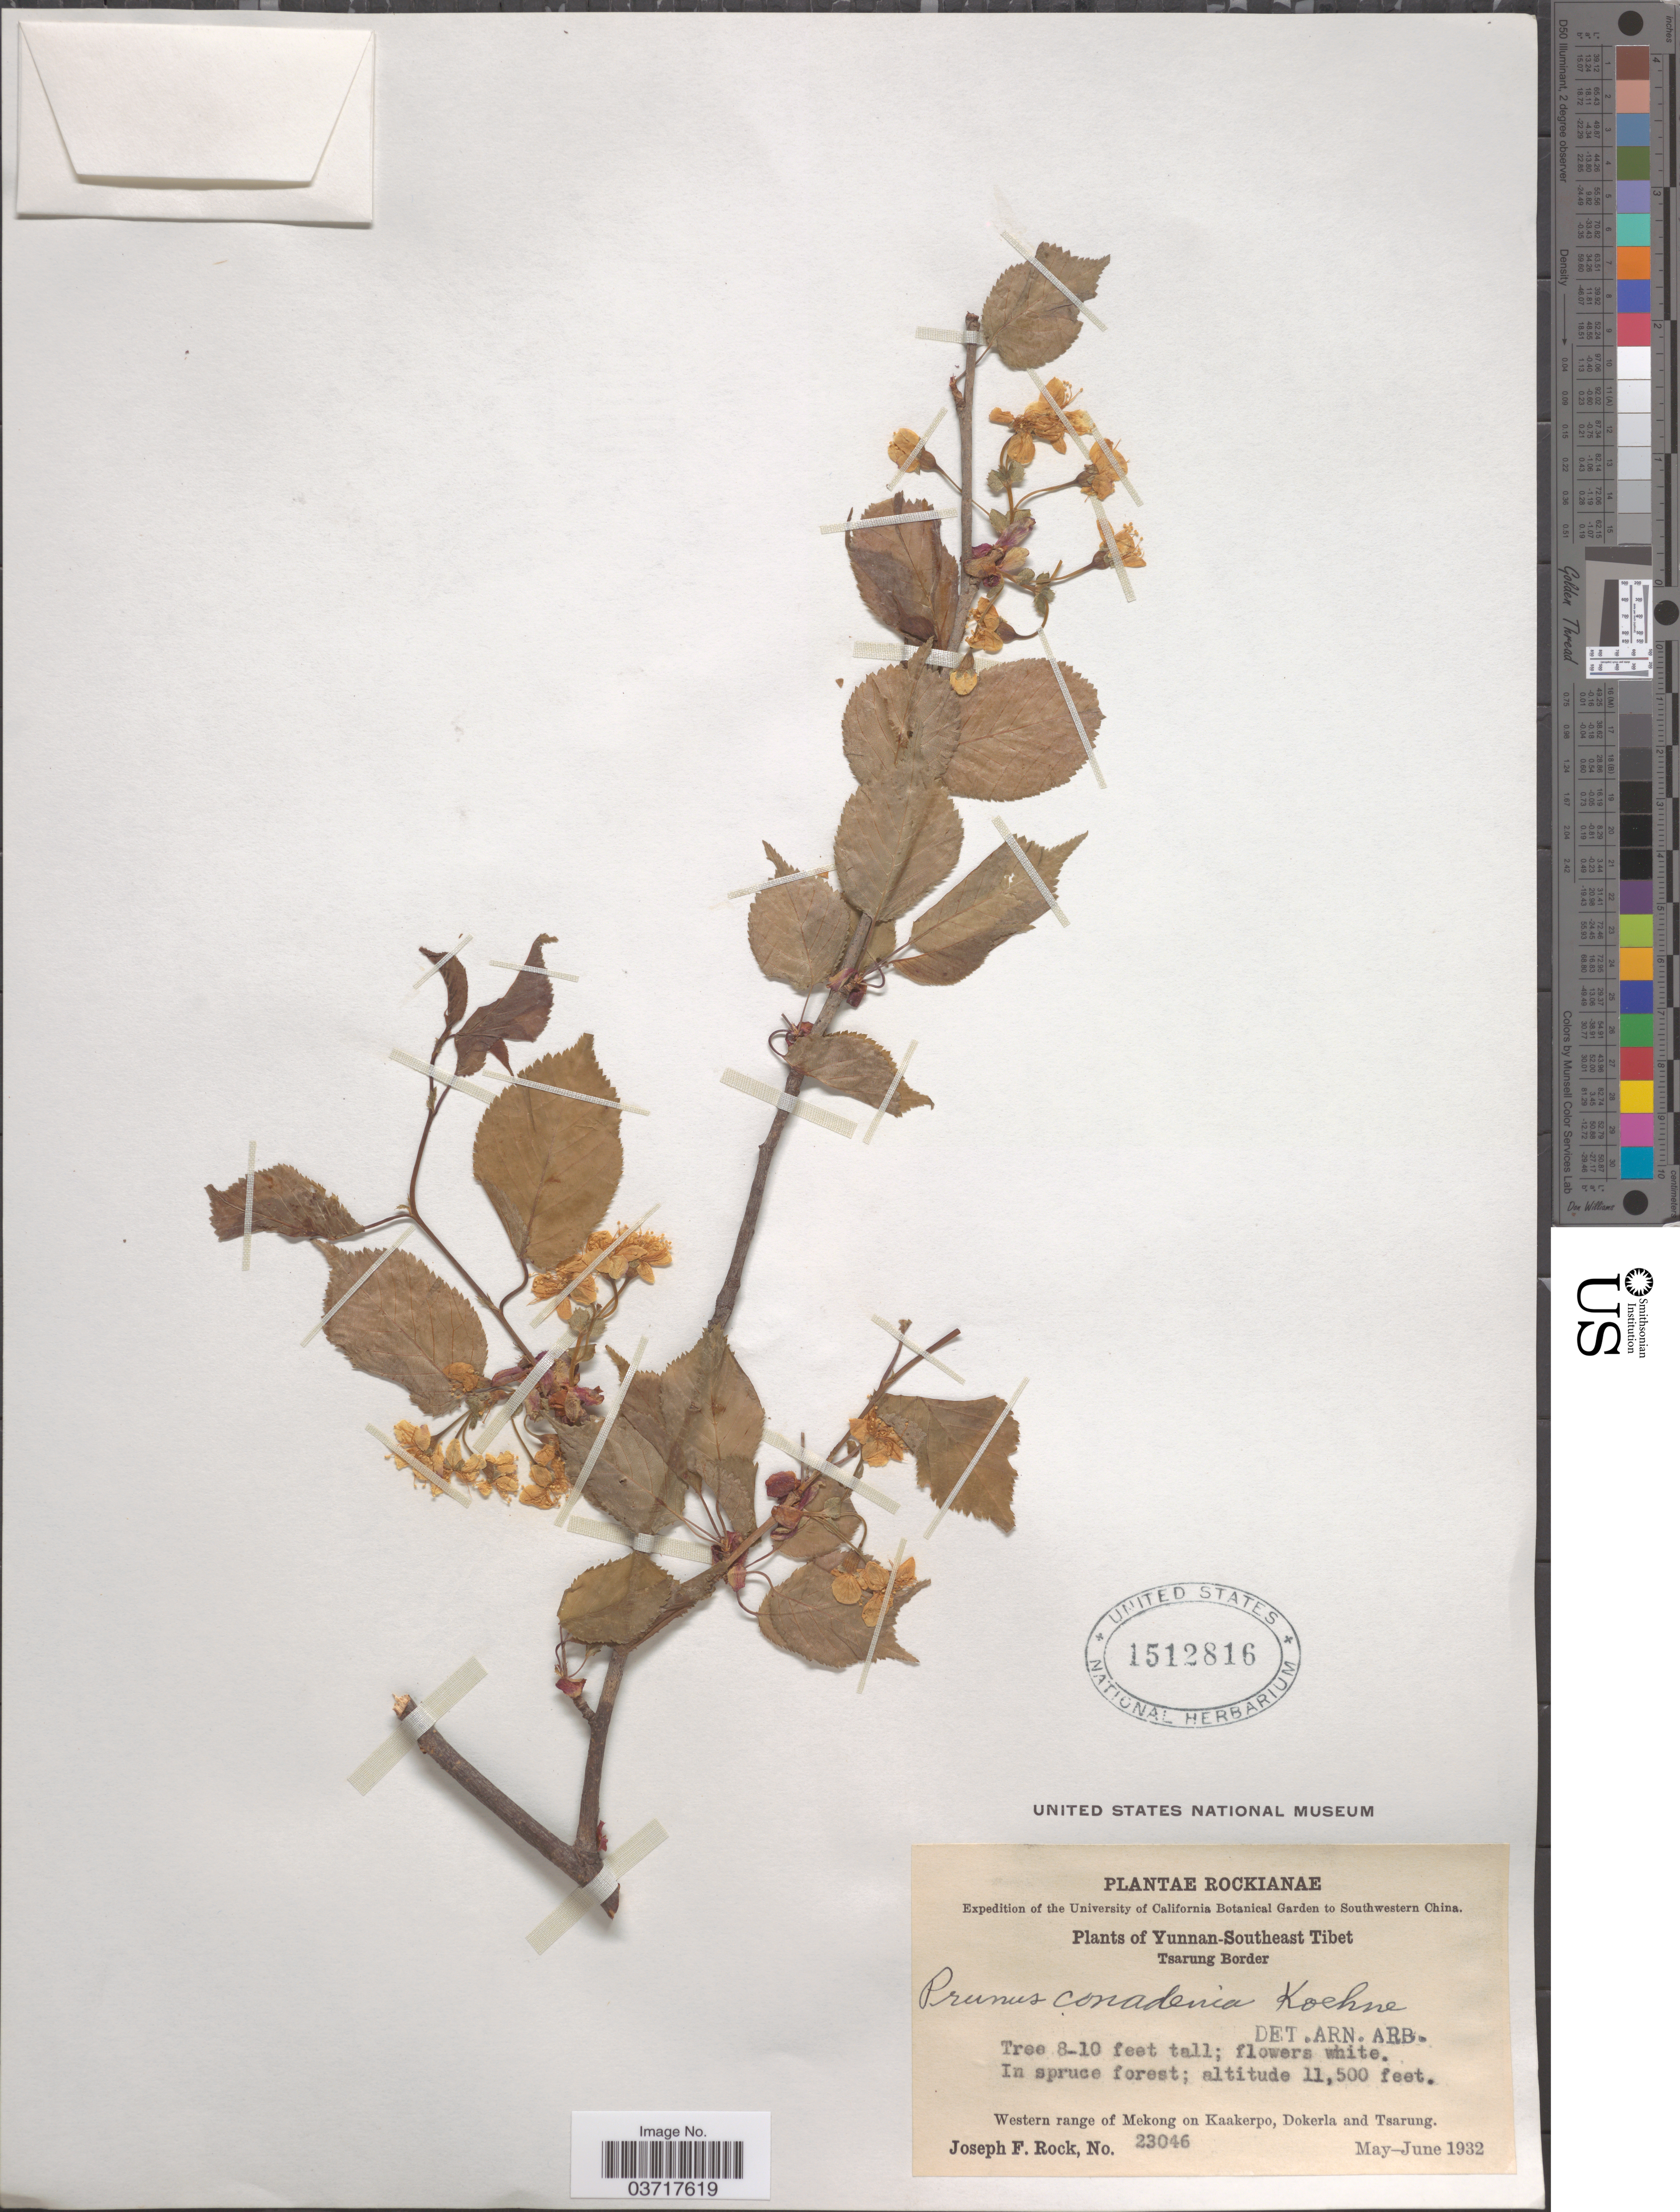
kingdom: Plantae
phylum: Tracheophyta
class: Magnoliopsida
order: Rosales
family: Rosaceae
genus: Prunus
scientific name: Prunus conadenia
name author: Koehne in Sarg.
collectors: J. F. Rock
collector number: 23046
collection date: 1932-05/1932-06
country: China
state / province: Yunnan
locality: Southwestern China. Southeast Tibet. Tsarung Border. Western range of Mekong on Kaakerpo, Dokerla and Tsarung.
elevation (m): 3505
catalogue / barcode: US 1512816